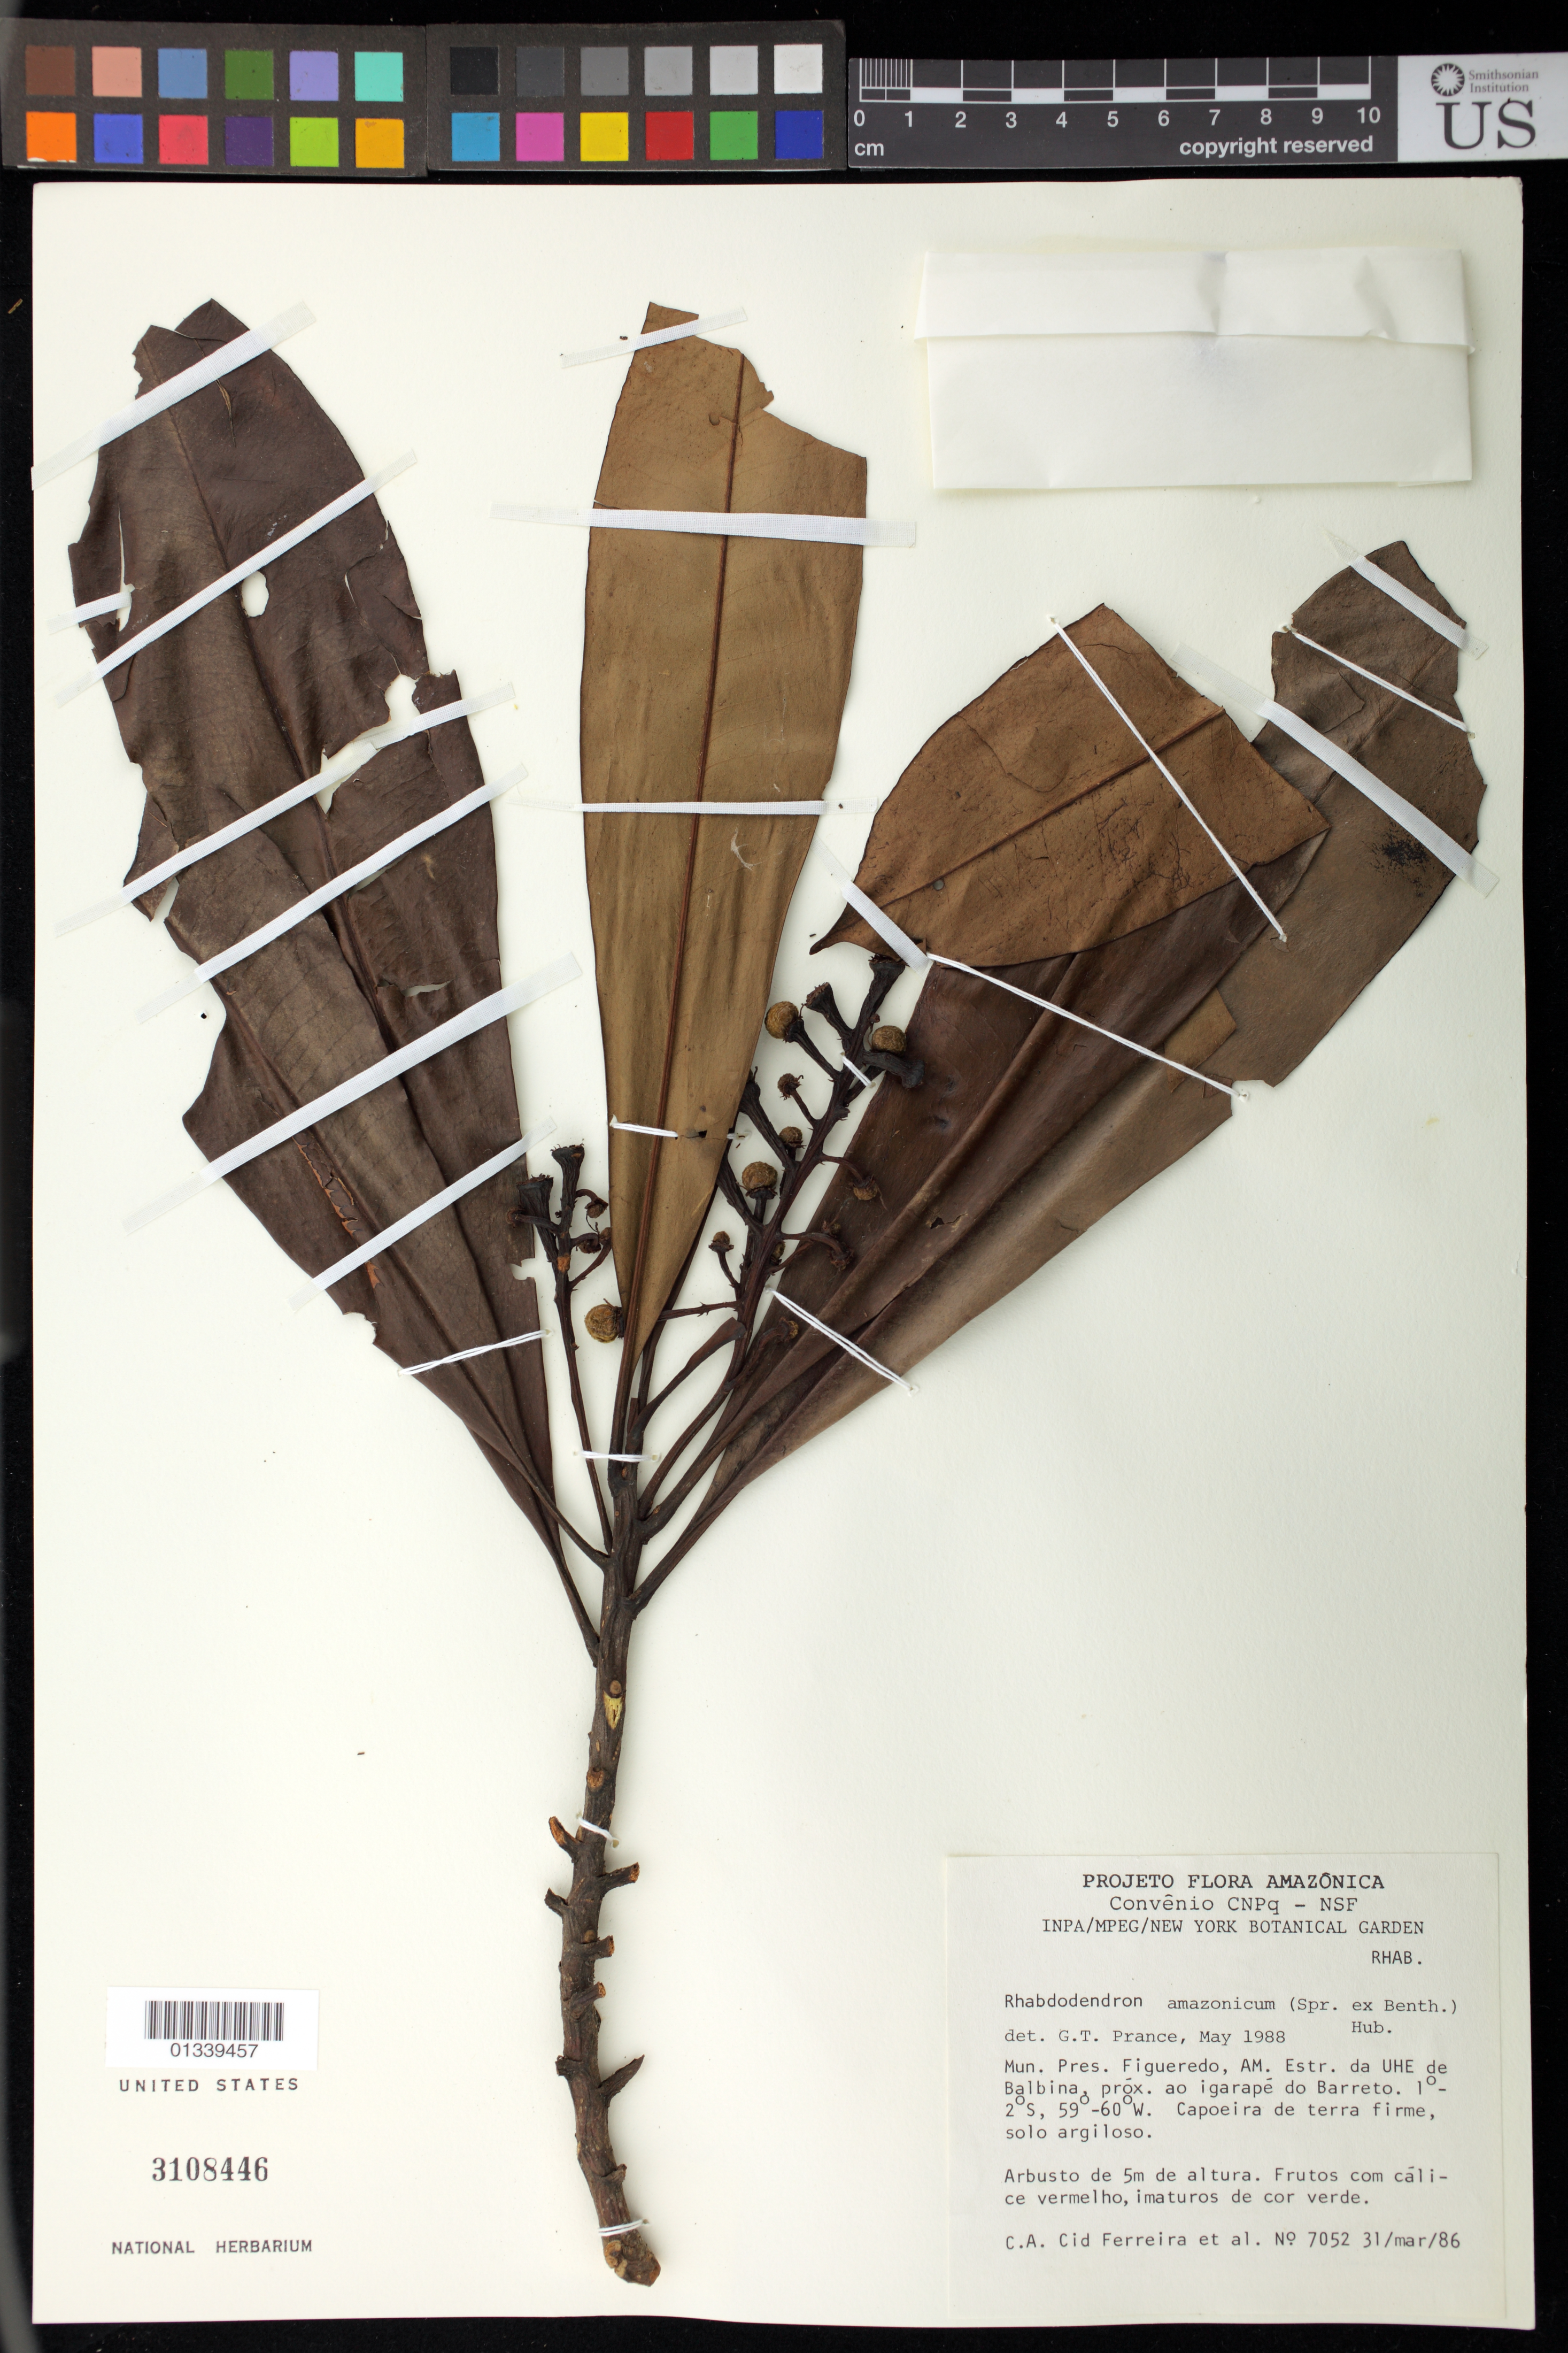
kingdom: Plantae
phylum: Tracheophyta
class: Magnoliopsida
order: Caryophyllales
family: Rhabdodendraceae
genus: Rhabdodendron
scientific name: Rhabdodendron amazonicum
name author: (Spruce ex Benth.) Huber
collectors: C. A. Cid Ferreira et al.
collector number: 7052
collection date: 1986-03-31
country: Brazil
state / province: Amazonas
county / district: Presidente Figueiredo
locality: Estr. da UHE de Balbina, próx. ao igarapé do Barreto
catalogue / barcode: US 3108446